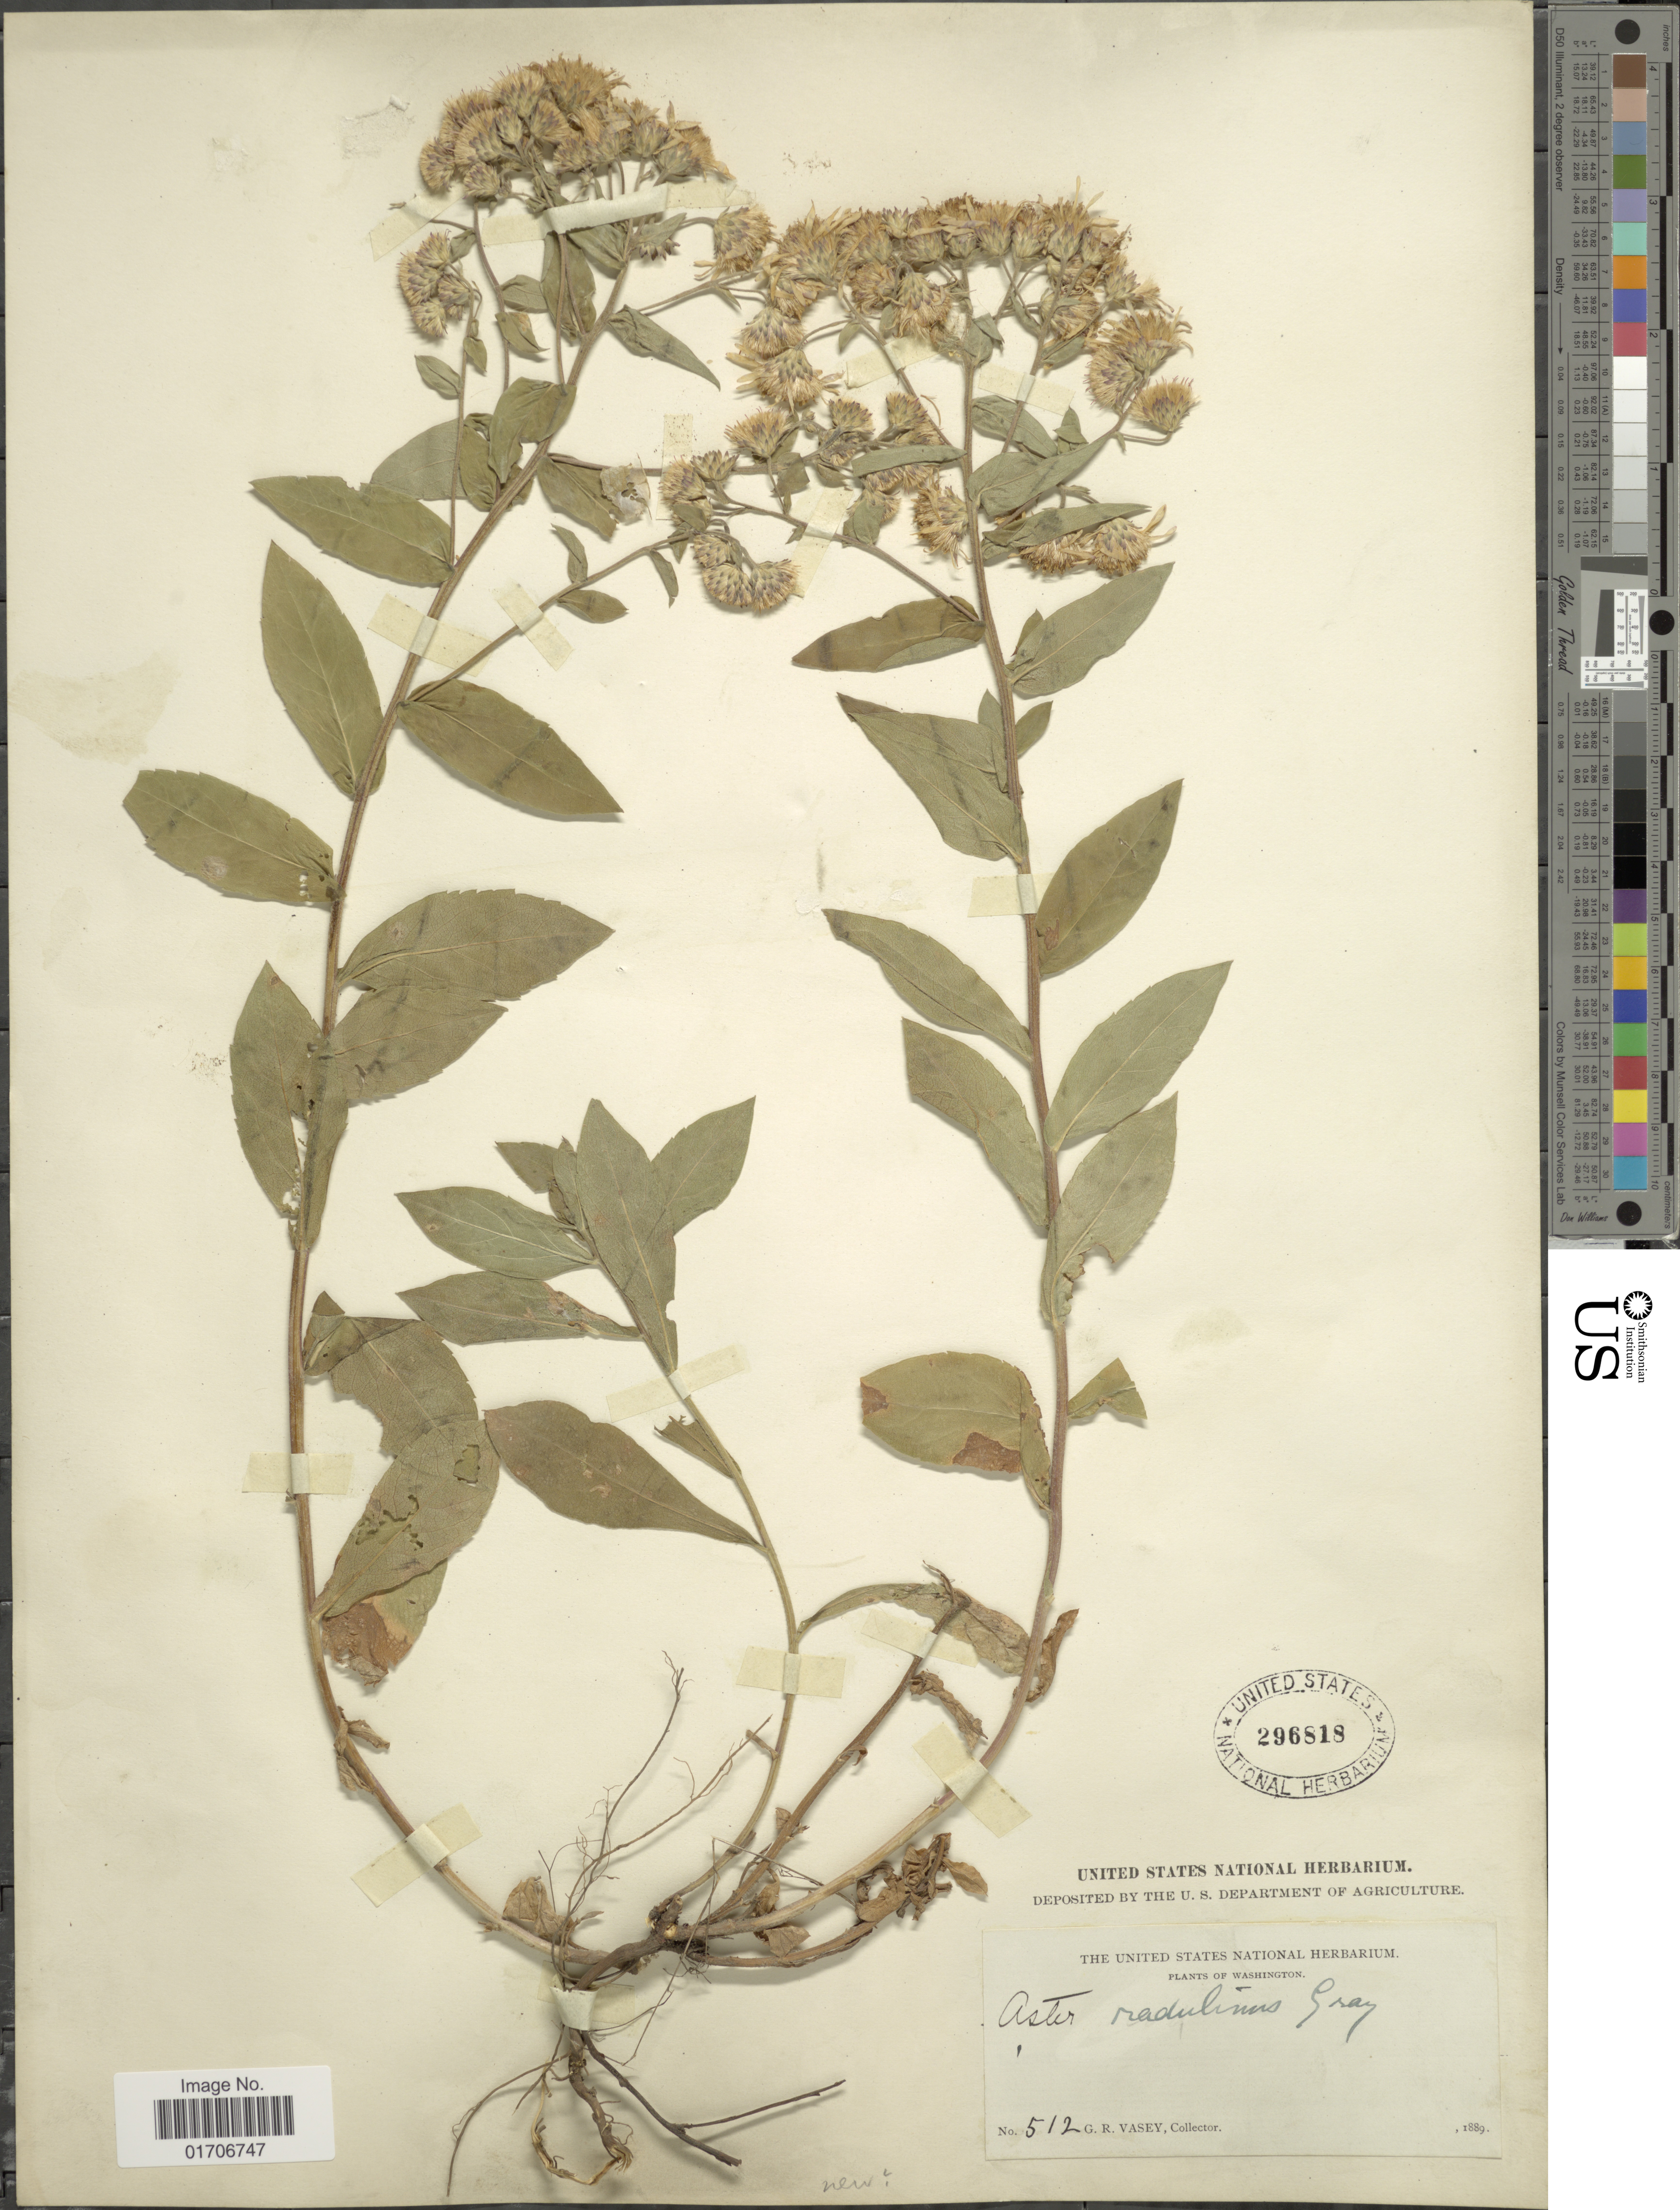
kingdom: Plantae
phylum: Tracheophyta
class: Magnoliopsida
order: Asterales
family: Asteraceae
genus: Eurybia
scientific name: Eurybia radulina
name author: (A. Gray) G.L. Nesom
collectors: G. R. Vasey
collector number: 512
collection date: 1889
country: United States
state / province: Washington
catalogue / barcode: US 296818